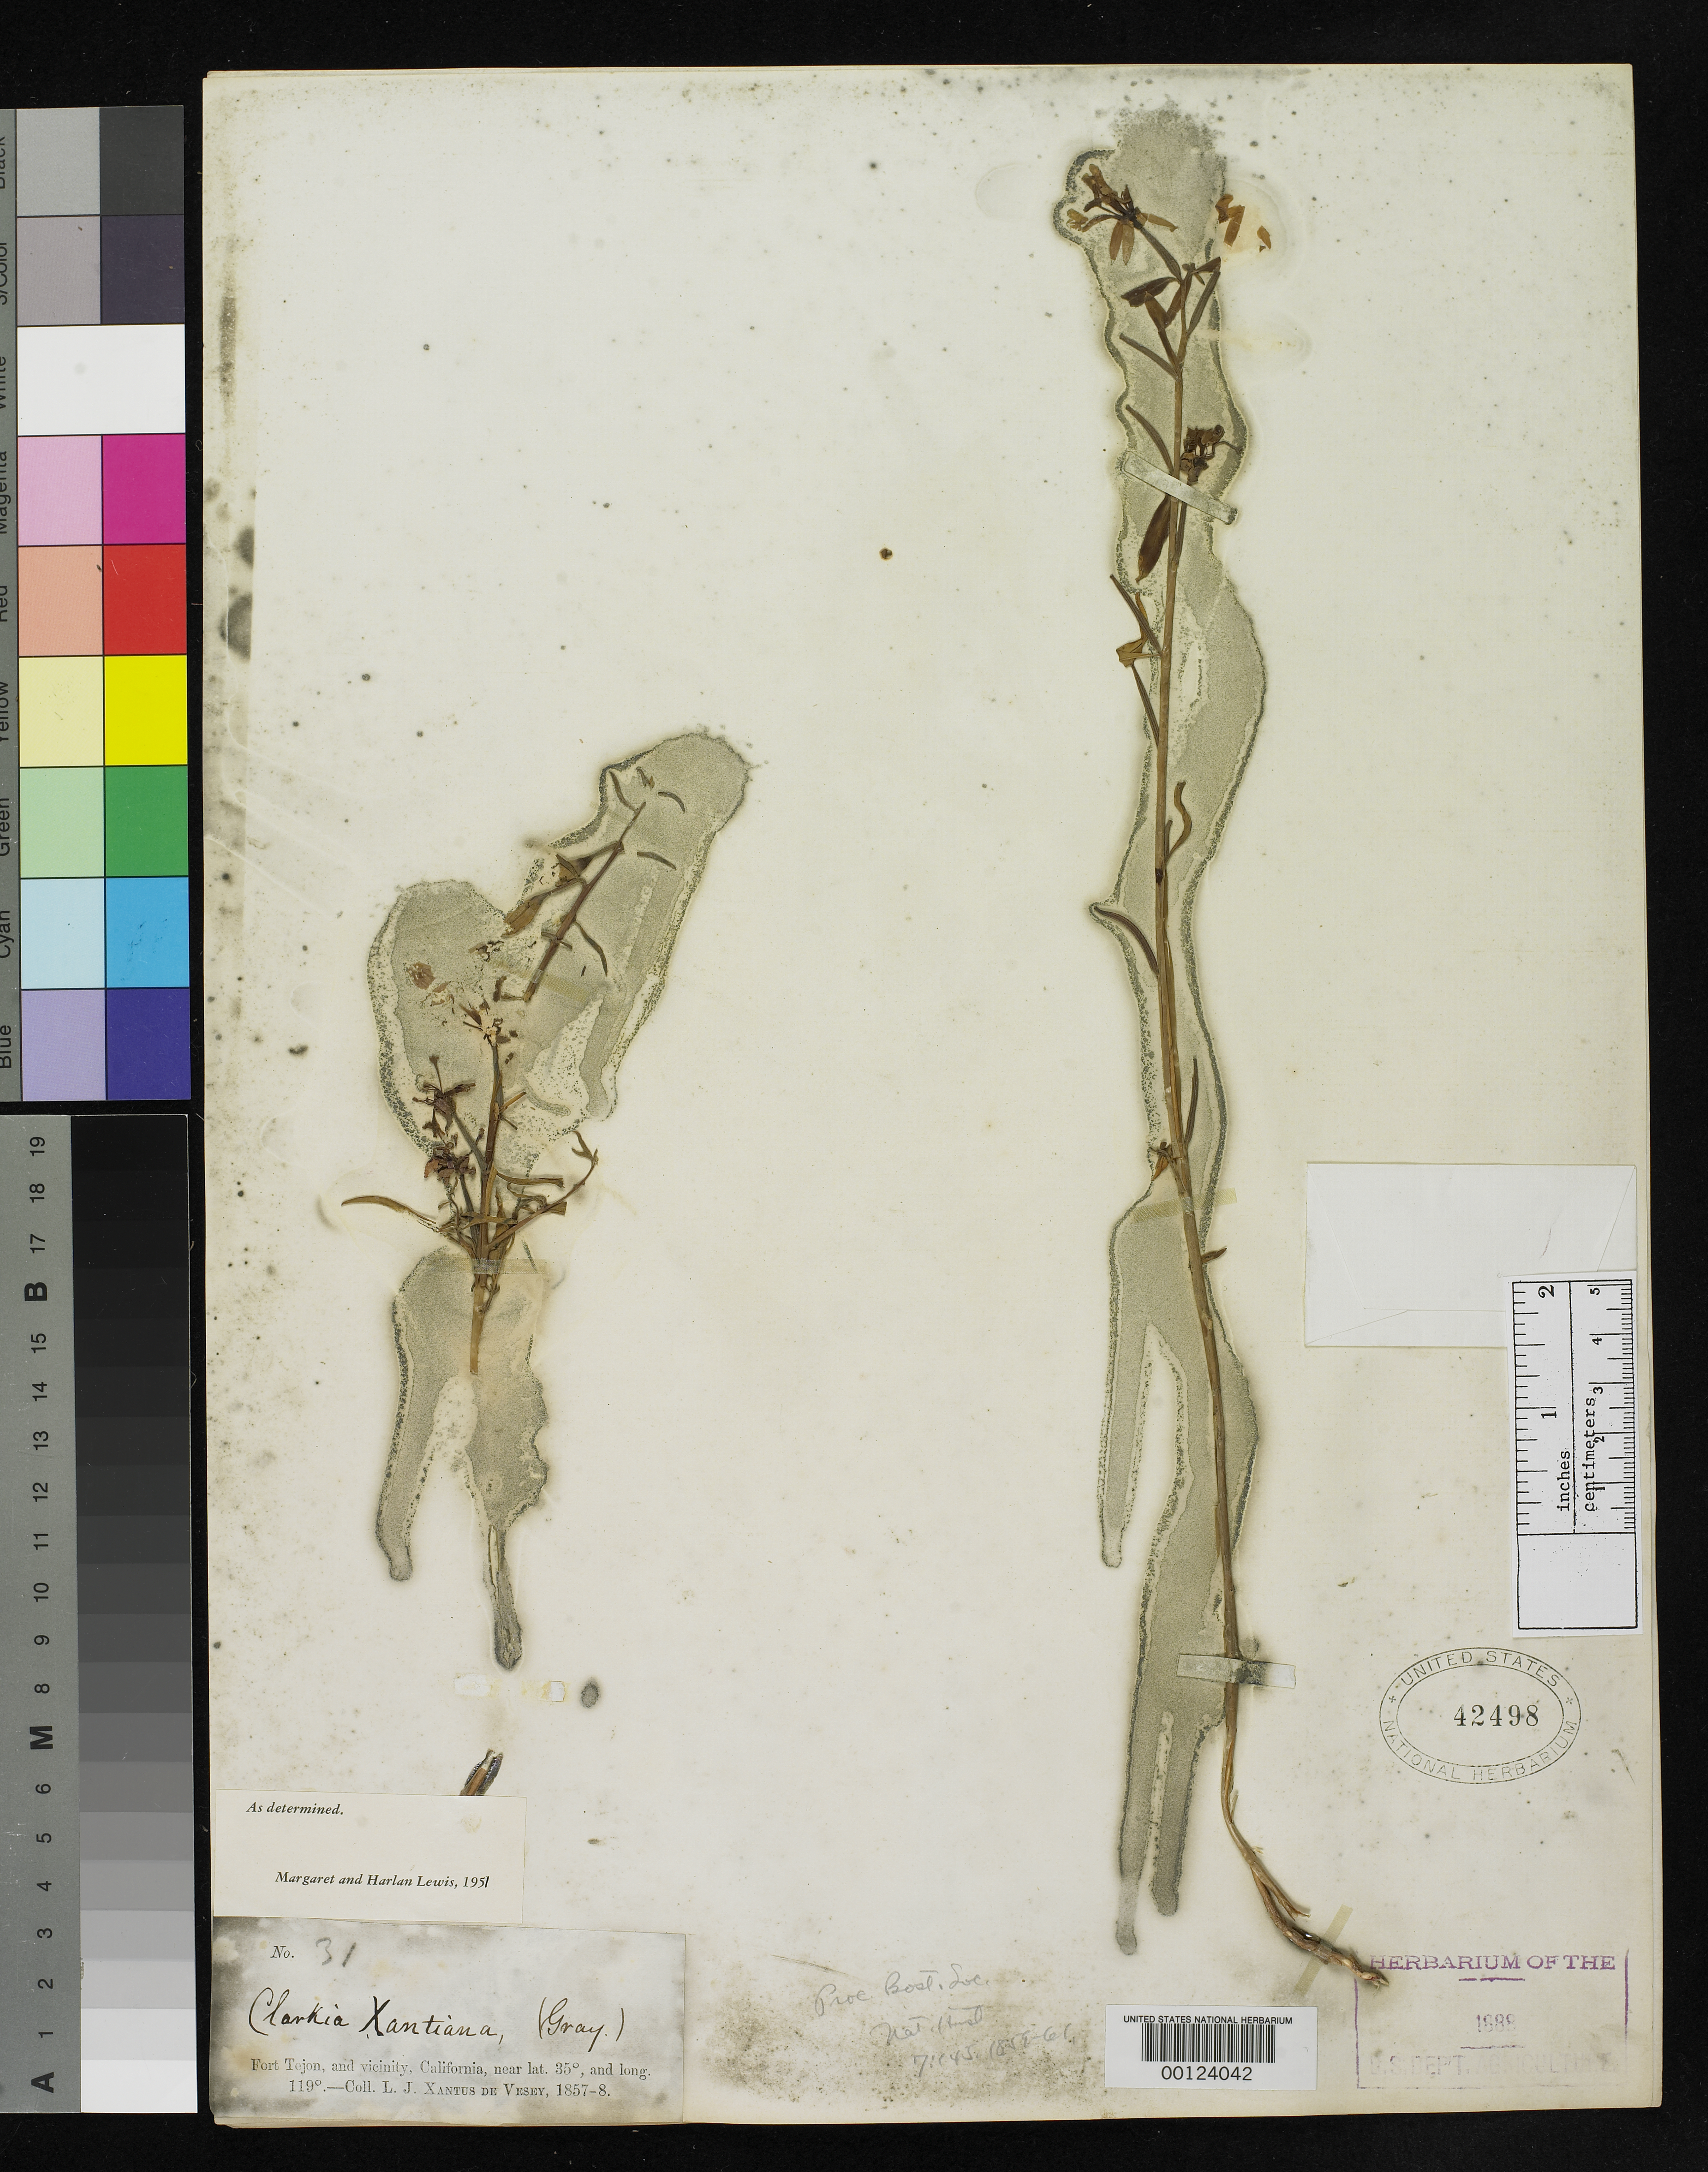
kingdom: Plantae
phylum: Tracheophyta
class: Magnoliopsida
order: Myrtales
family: Onagraceae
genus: Clarkia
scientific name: Clarkia xantiana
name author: A. Gray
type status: Isotype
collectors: L. J. Xantus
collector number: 31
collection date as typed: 1857 to -- --- 1858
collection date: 1857/1858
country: United States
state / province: California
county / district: Kern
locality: Fort Tejon.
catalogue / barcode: US 42498